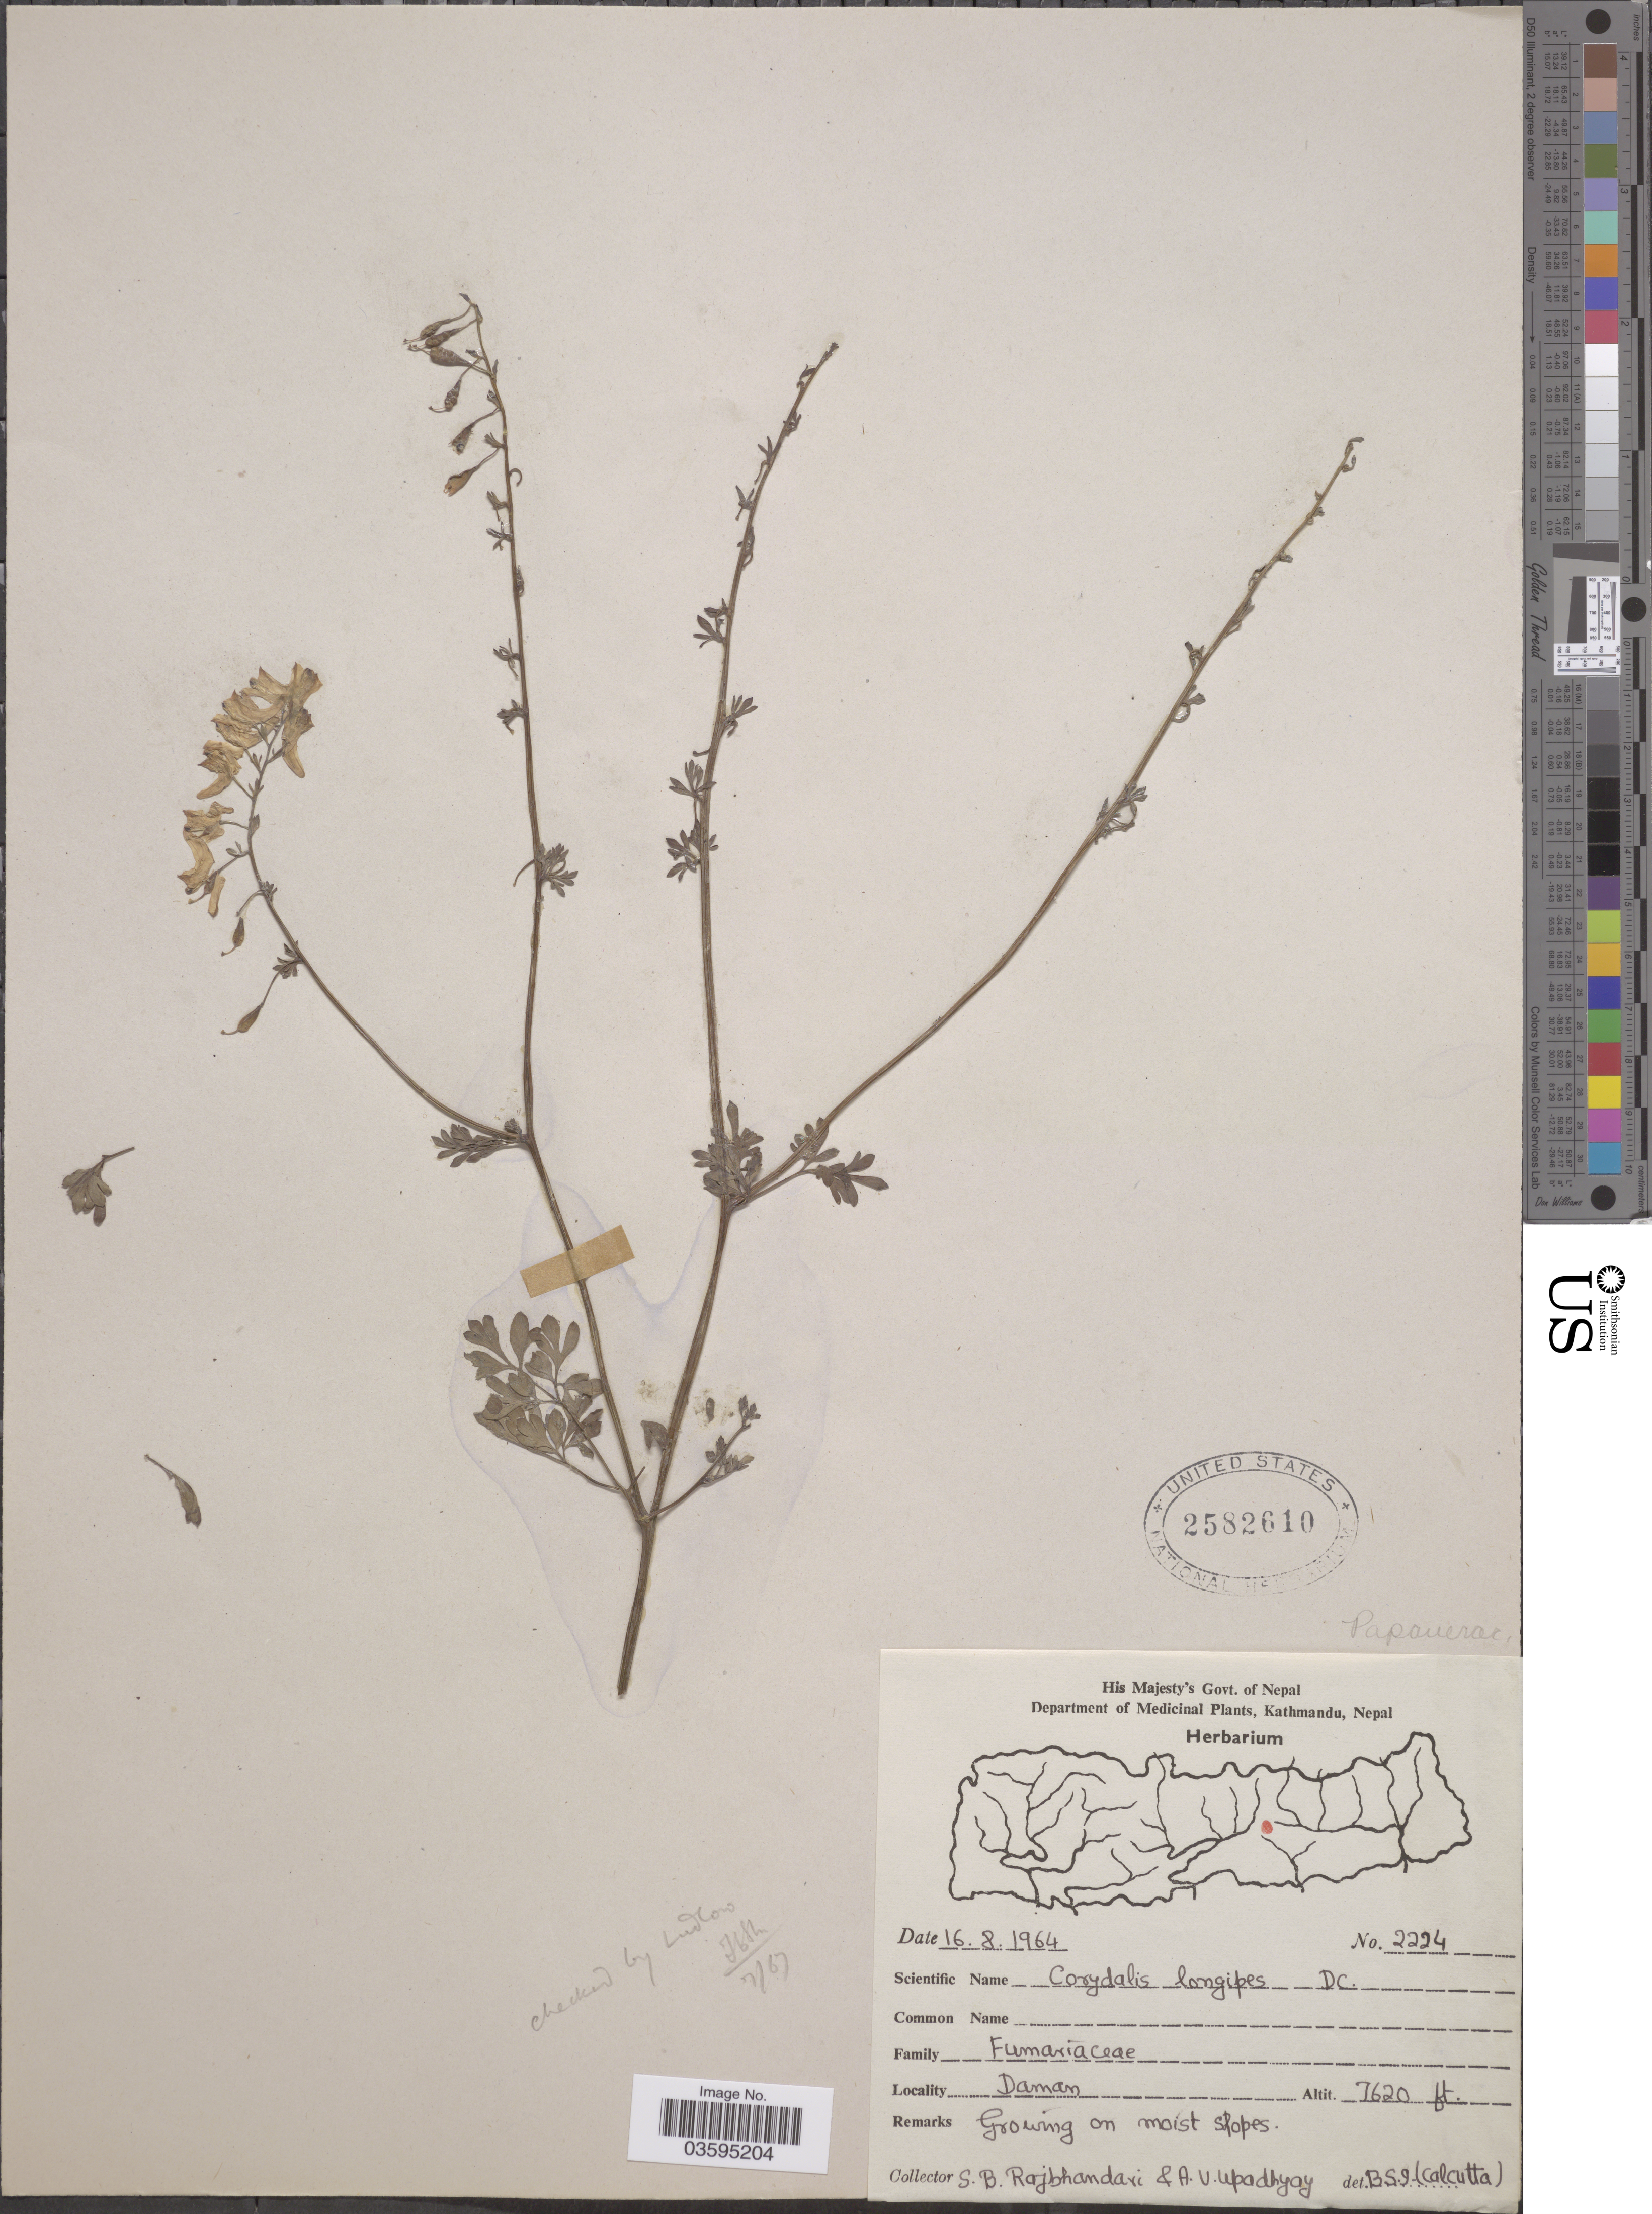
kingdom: Plantae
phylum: Tracheophyta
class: Magnoliopsida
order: Ranunculales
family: Papaveraceae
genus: Corydalis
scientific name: Corydalis longipes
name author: DC.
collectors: S. Rajbhandari & A. V. Upadhyay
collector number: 2224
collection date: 1964-08-16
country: Nepal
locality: Daman.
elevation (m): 2323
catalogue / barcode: US 2582610